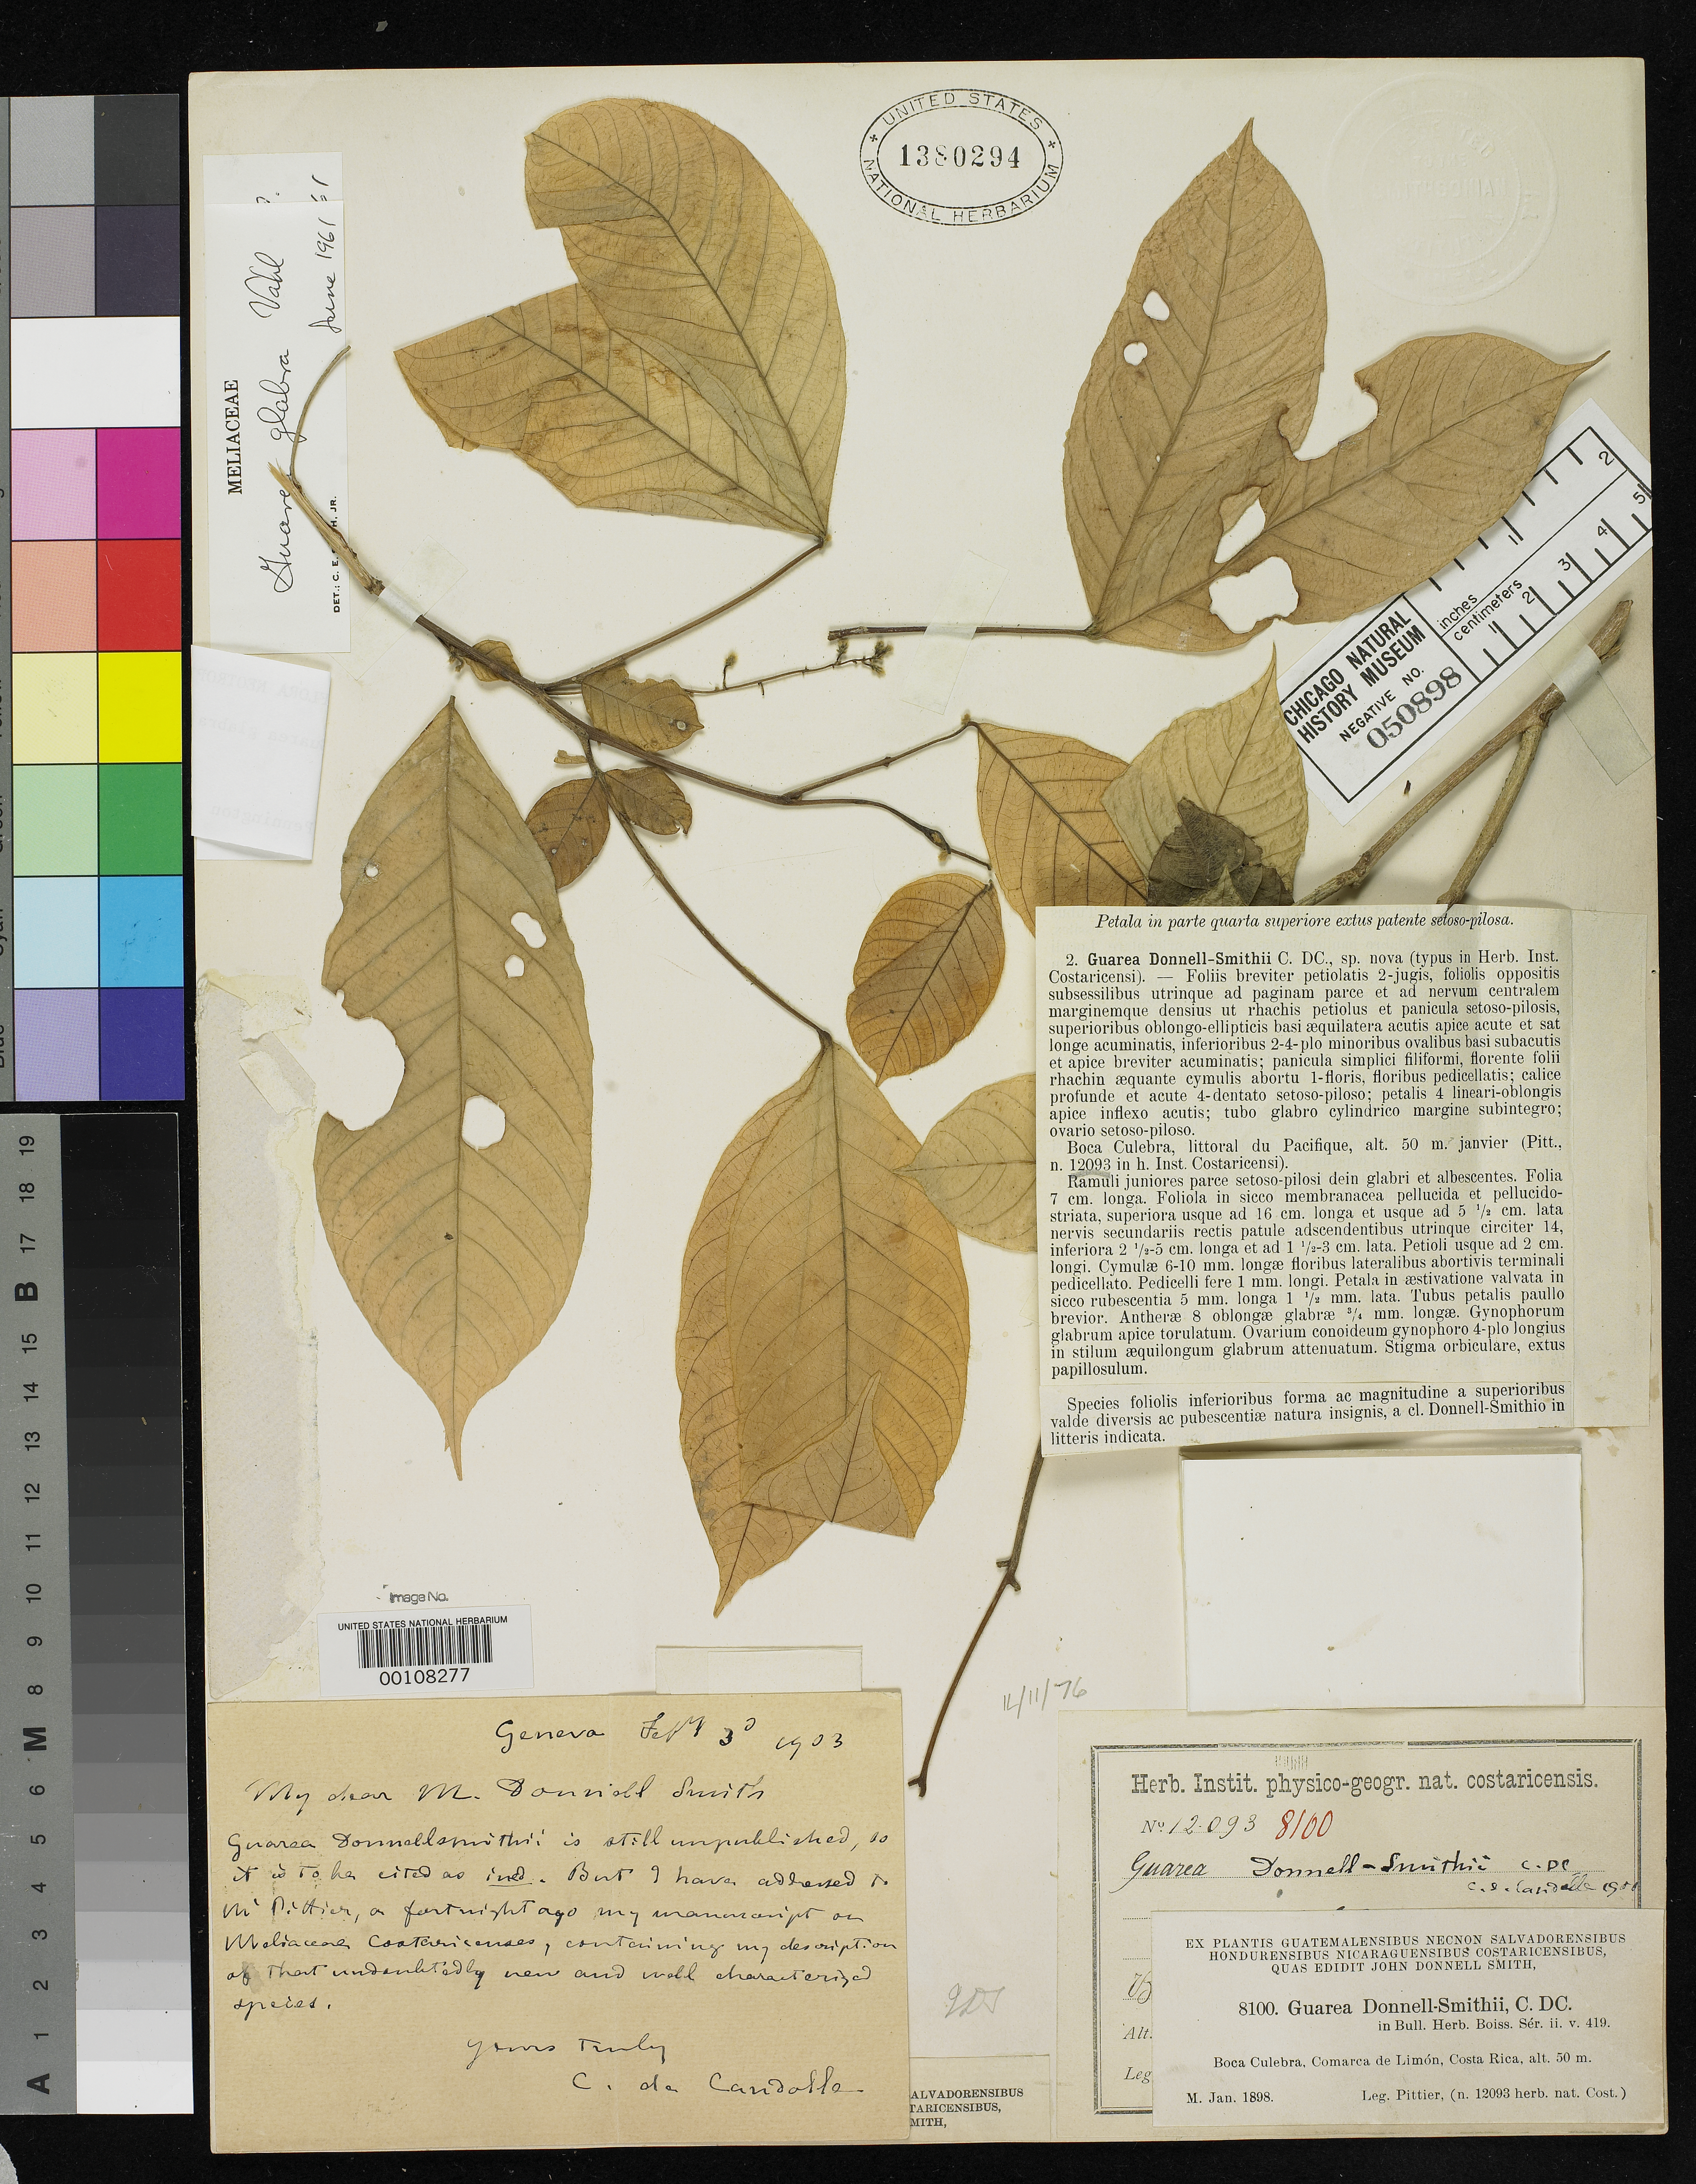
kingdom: Plantae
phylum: Tracheophyta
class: Magnoliopsida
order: Sapindales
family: Meliaceae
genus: Guarea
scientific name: Guarea donnell-smithii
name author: C. DC.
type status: Isotype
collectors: H. F. Pittier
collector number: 12093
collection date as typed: Jan 1898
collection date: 1898-01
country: Costa Rica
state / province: Limón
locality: Boca Culebra.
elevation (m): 50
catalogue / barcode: US 1380294